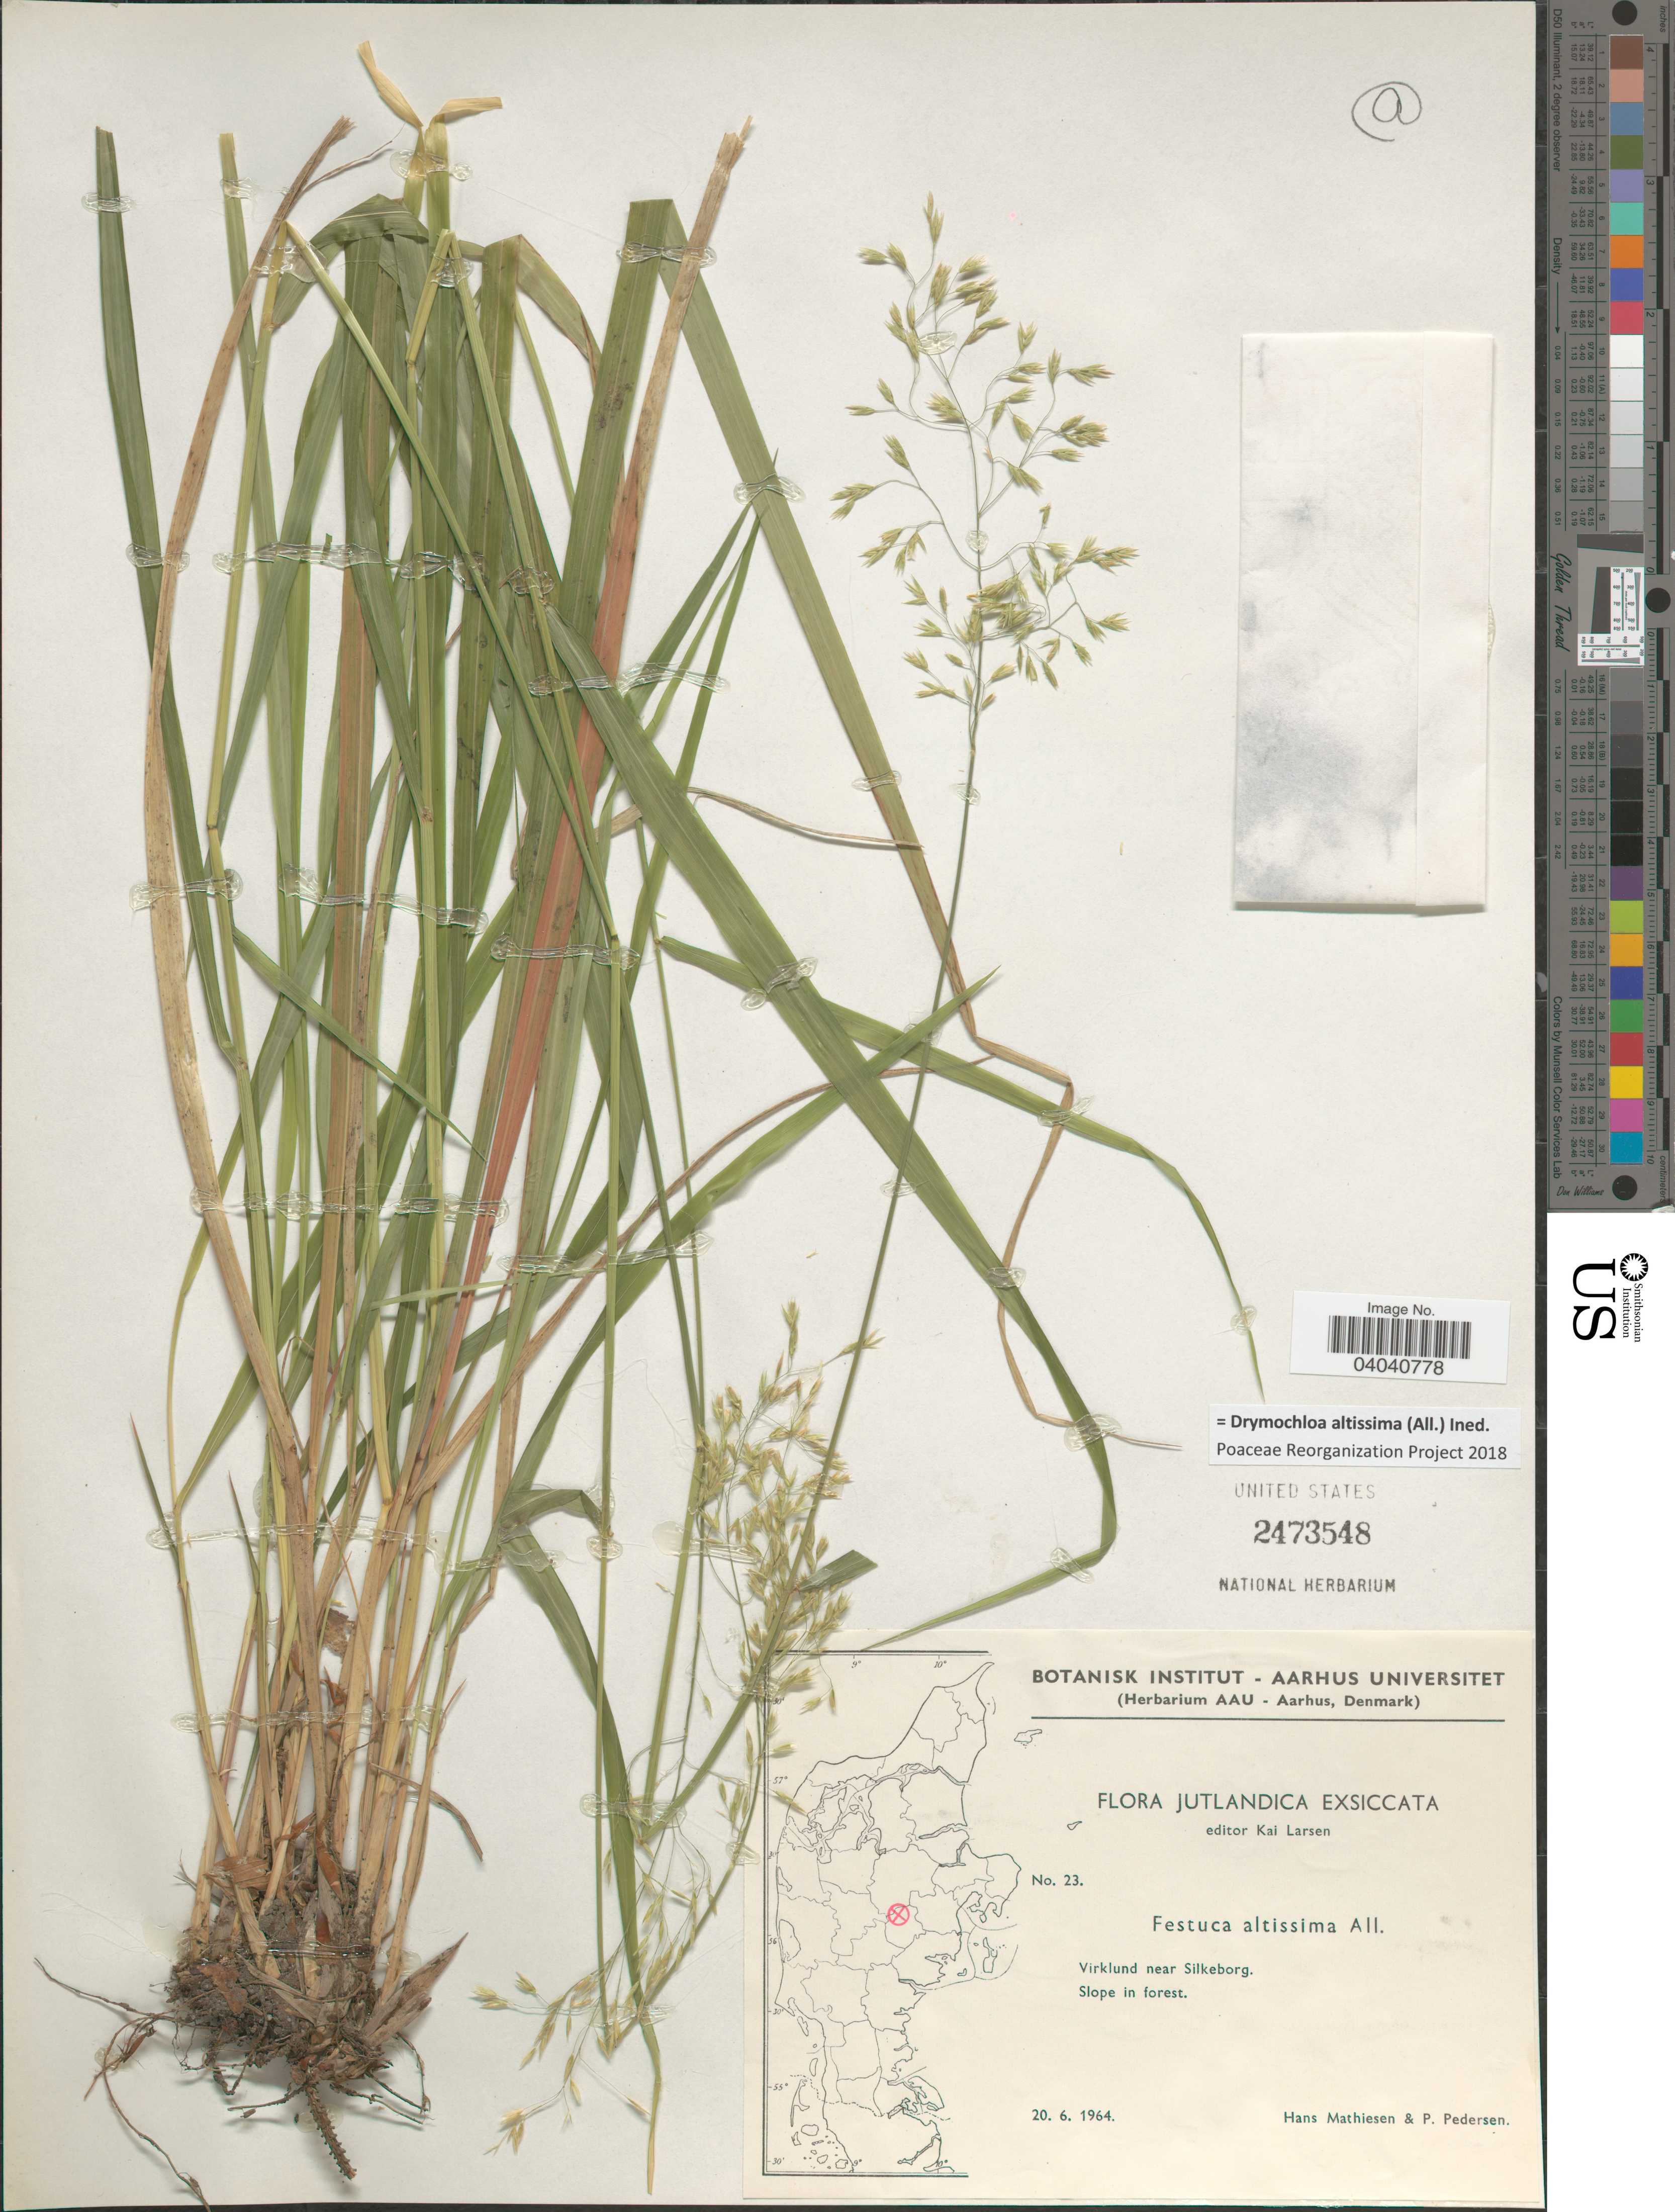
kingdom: Plantae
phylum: Tracheophyta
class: Liliopsida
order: Poales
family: Poaceae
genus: Drymochloa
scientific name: Drymochloa altissima (All.) ined.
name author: (All.)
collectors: H. Mathiesen & P. Pedersen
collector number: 23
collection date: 1964-06-20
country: Denmark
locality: Jutlandica. Virklund near Silkeborg. Slope in forest.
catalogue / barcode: US 2473548